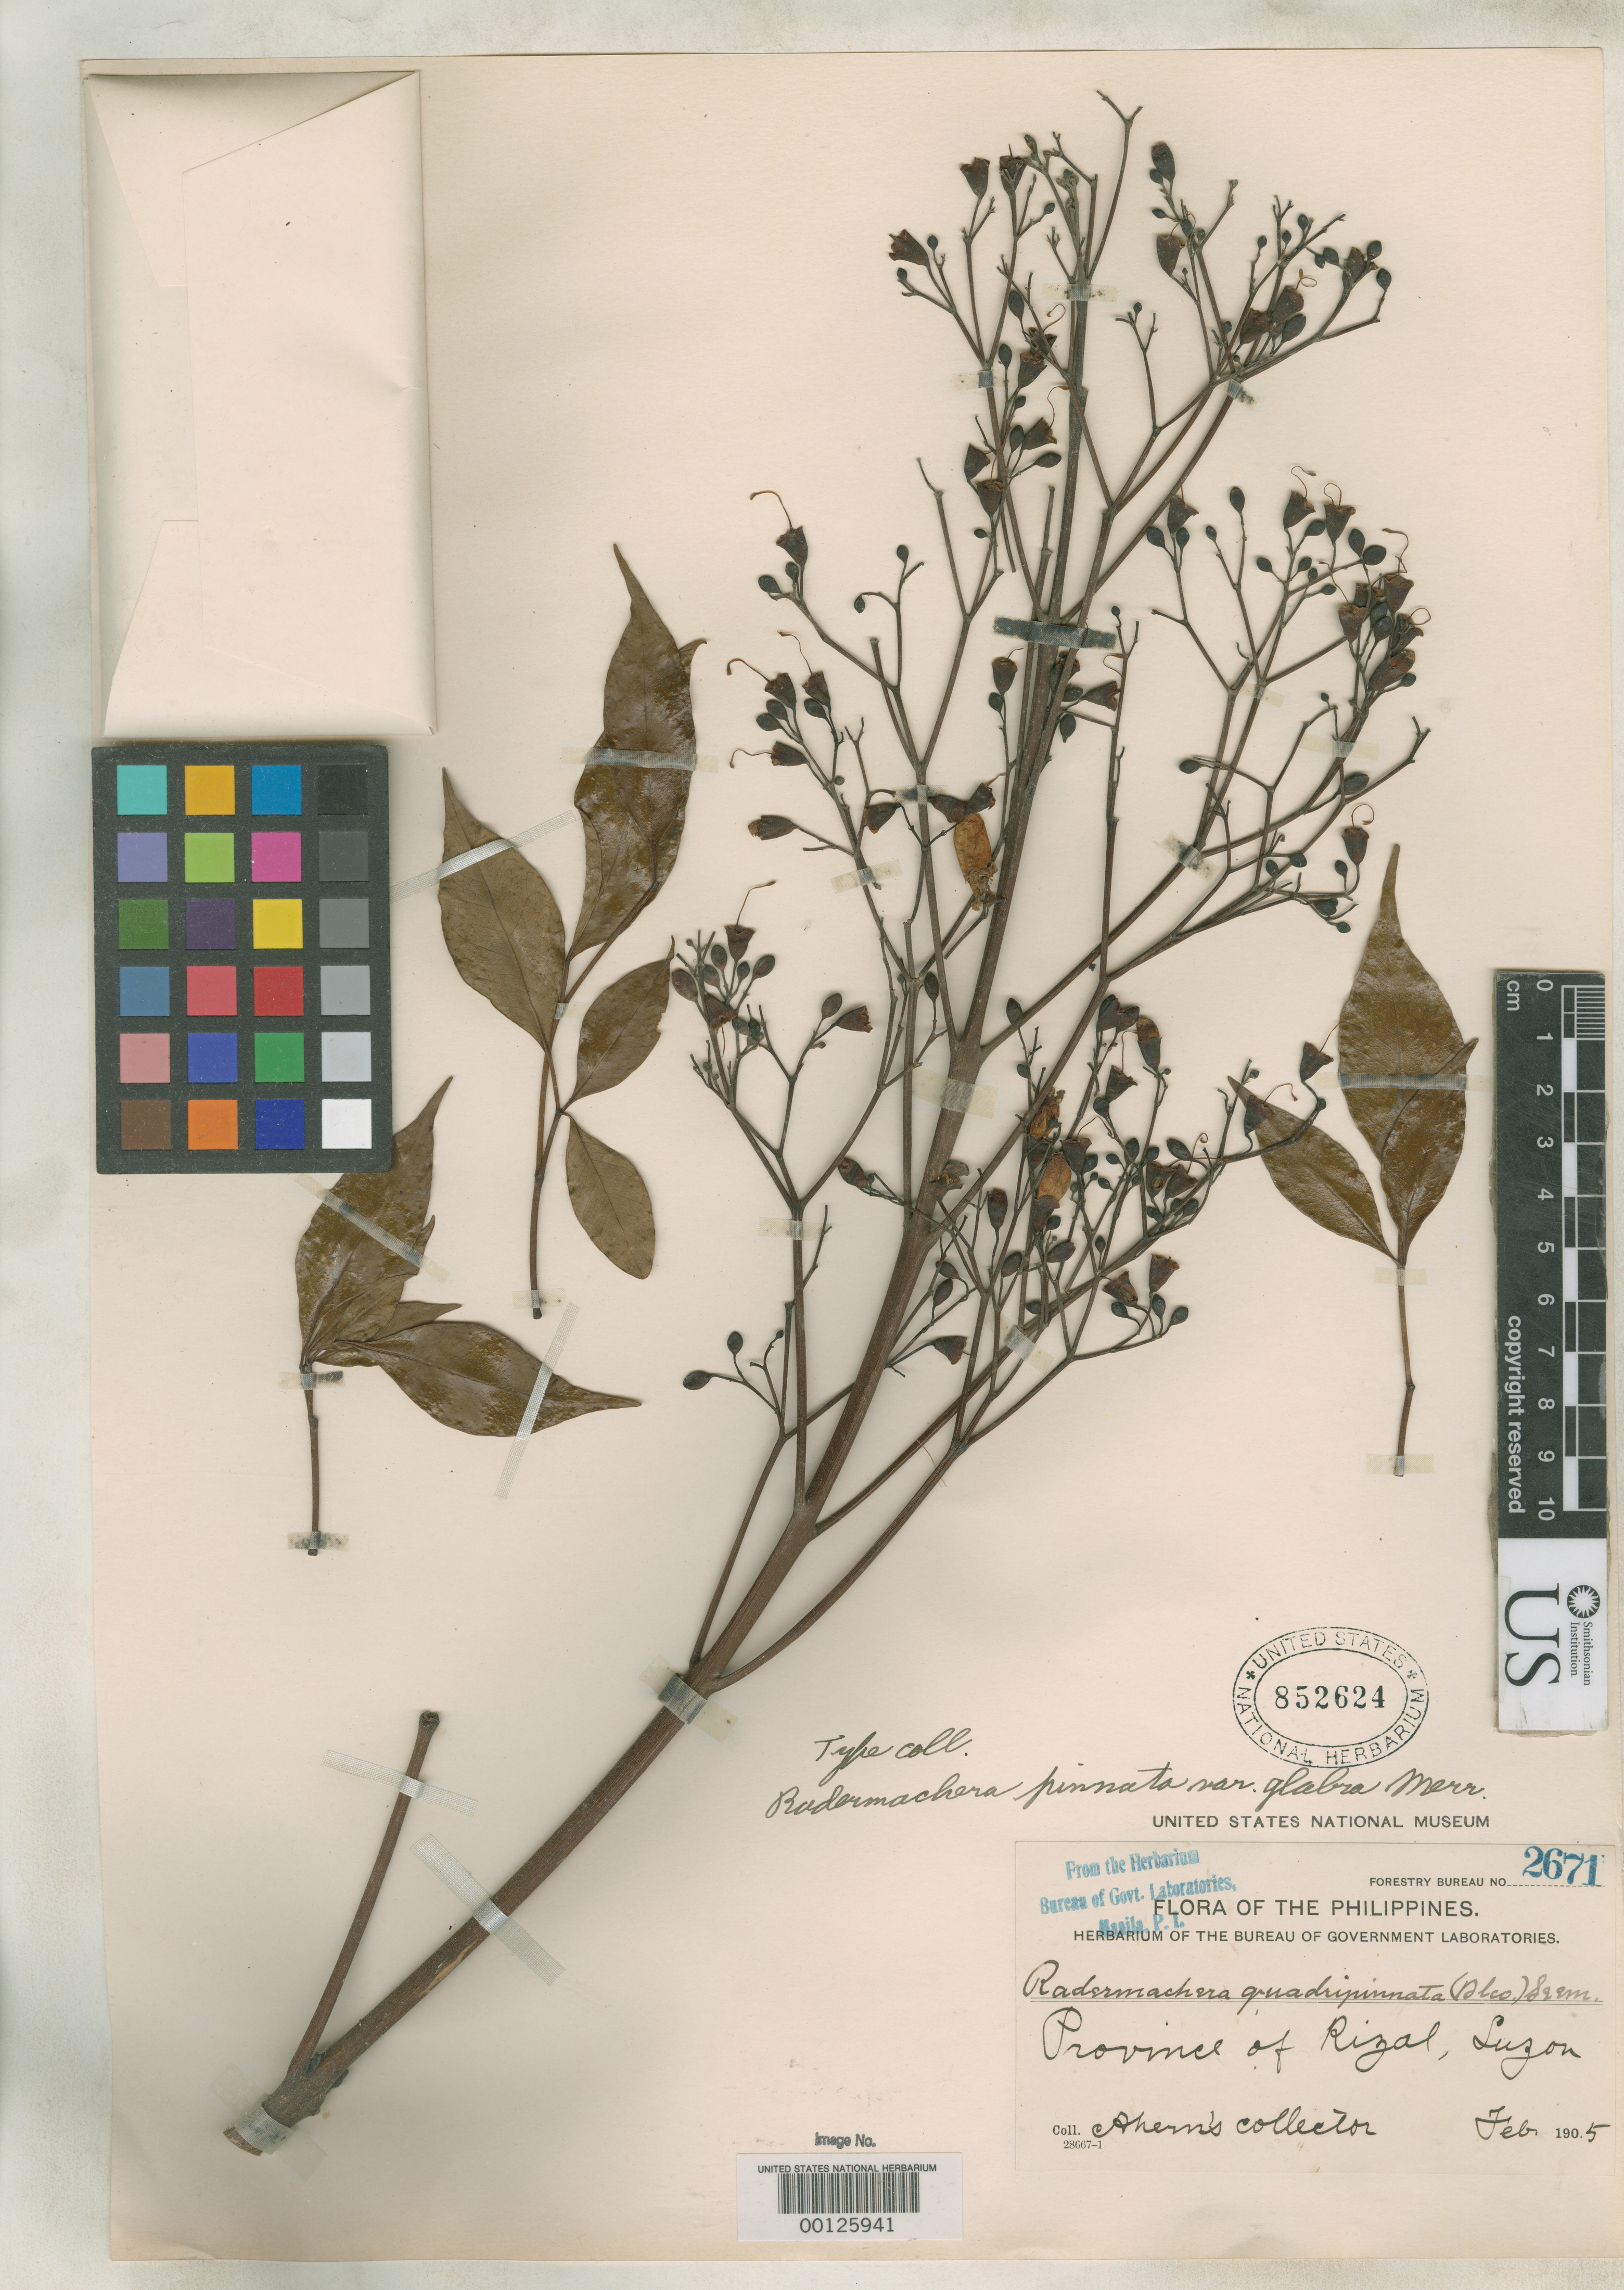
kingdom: Plantae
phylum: Tracheophyta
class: Magnoliopsida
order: Lamiales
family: Bignoniaceae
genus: Radermachera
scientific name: Radermachera pinnata var. glabra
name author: Merr.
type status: Isotype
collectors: Ahern's collector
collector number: For. Bur. 2671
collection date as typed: Jan 1905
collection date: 1905-01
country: Philippines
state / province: Calabarzon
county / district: Rizal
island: Luzon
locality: Bosoboso.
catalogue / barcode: US 852624